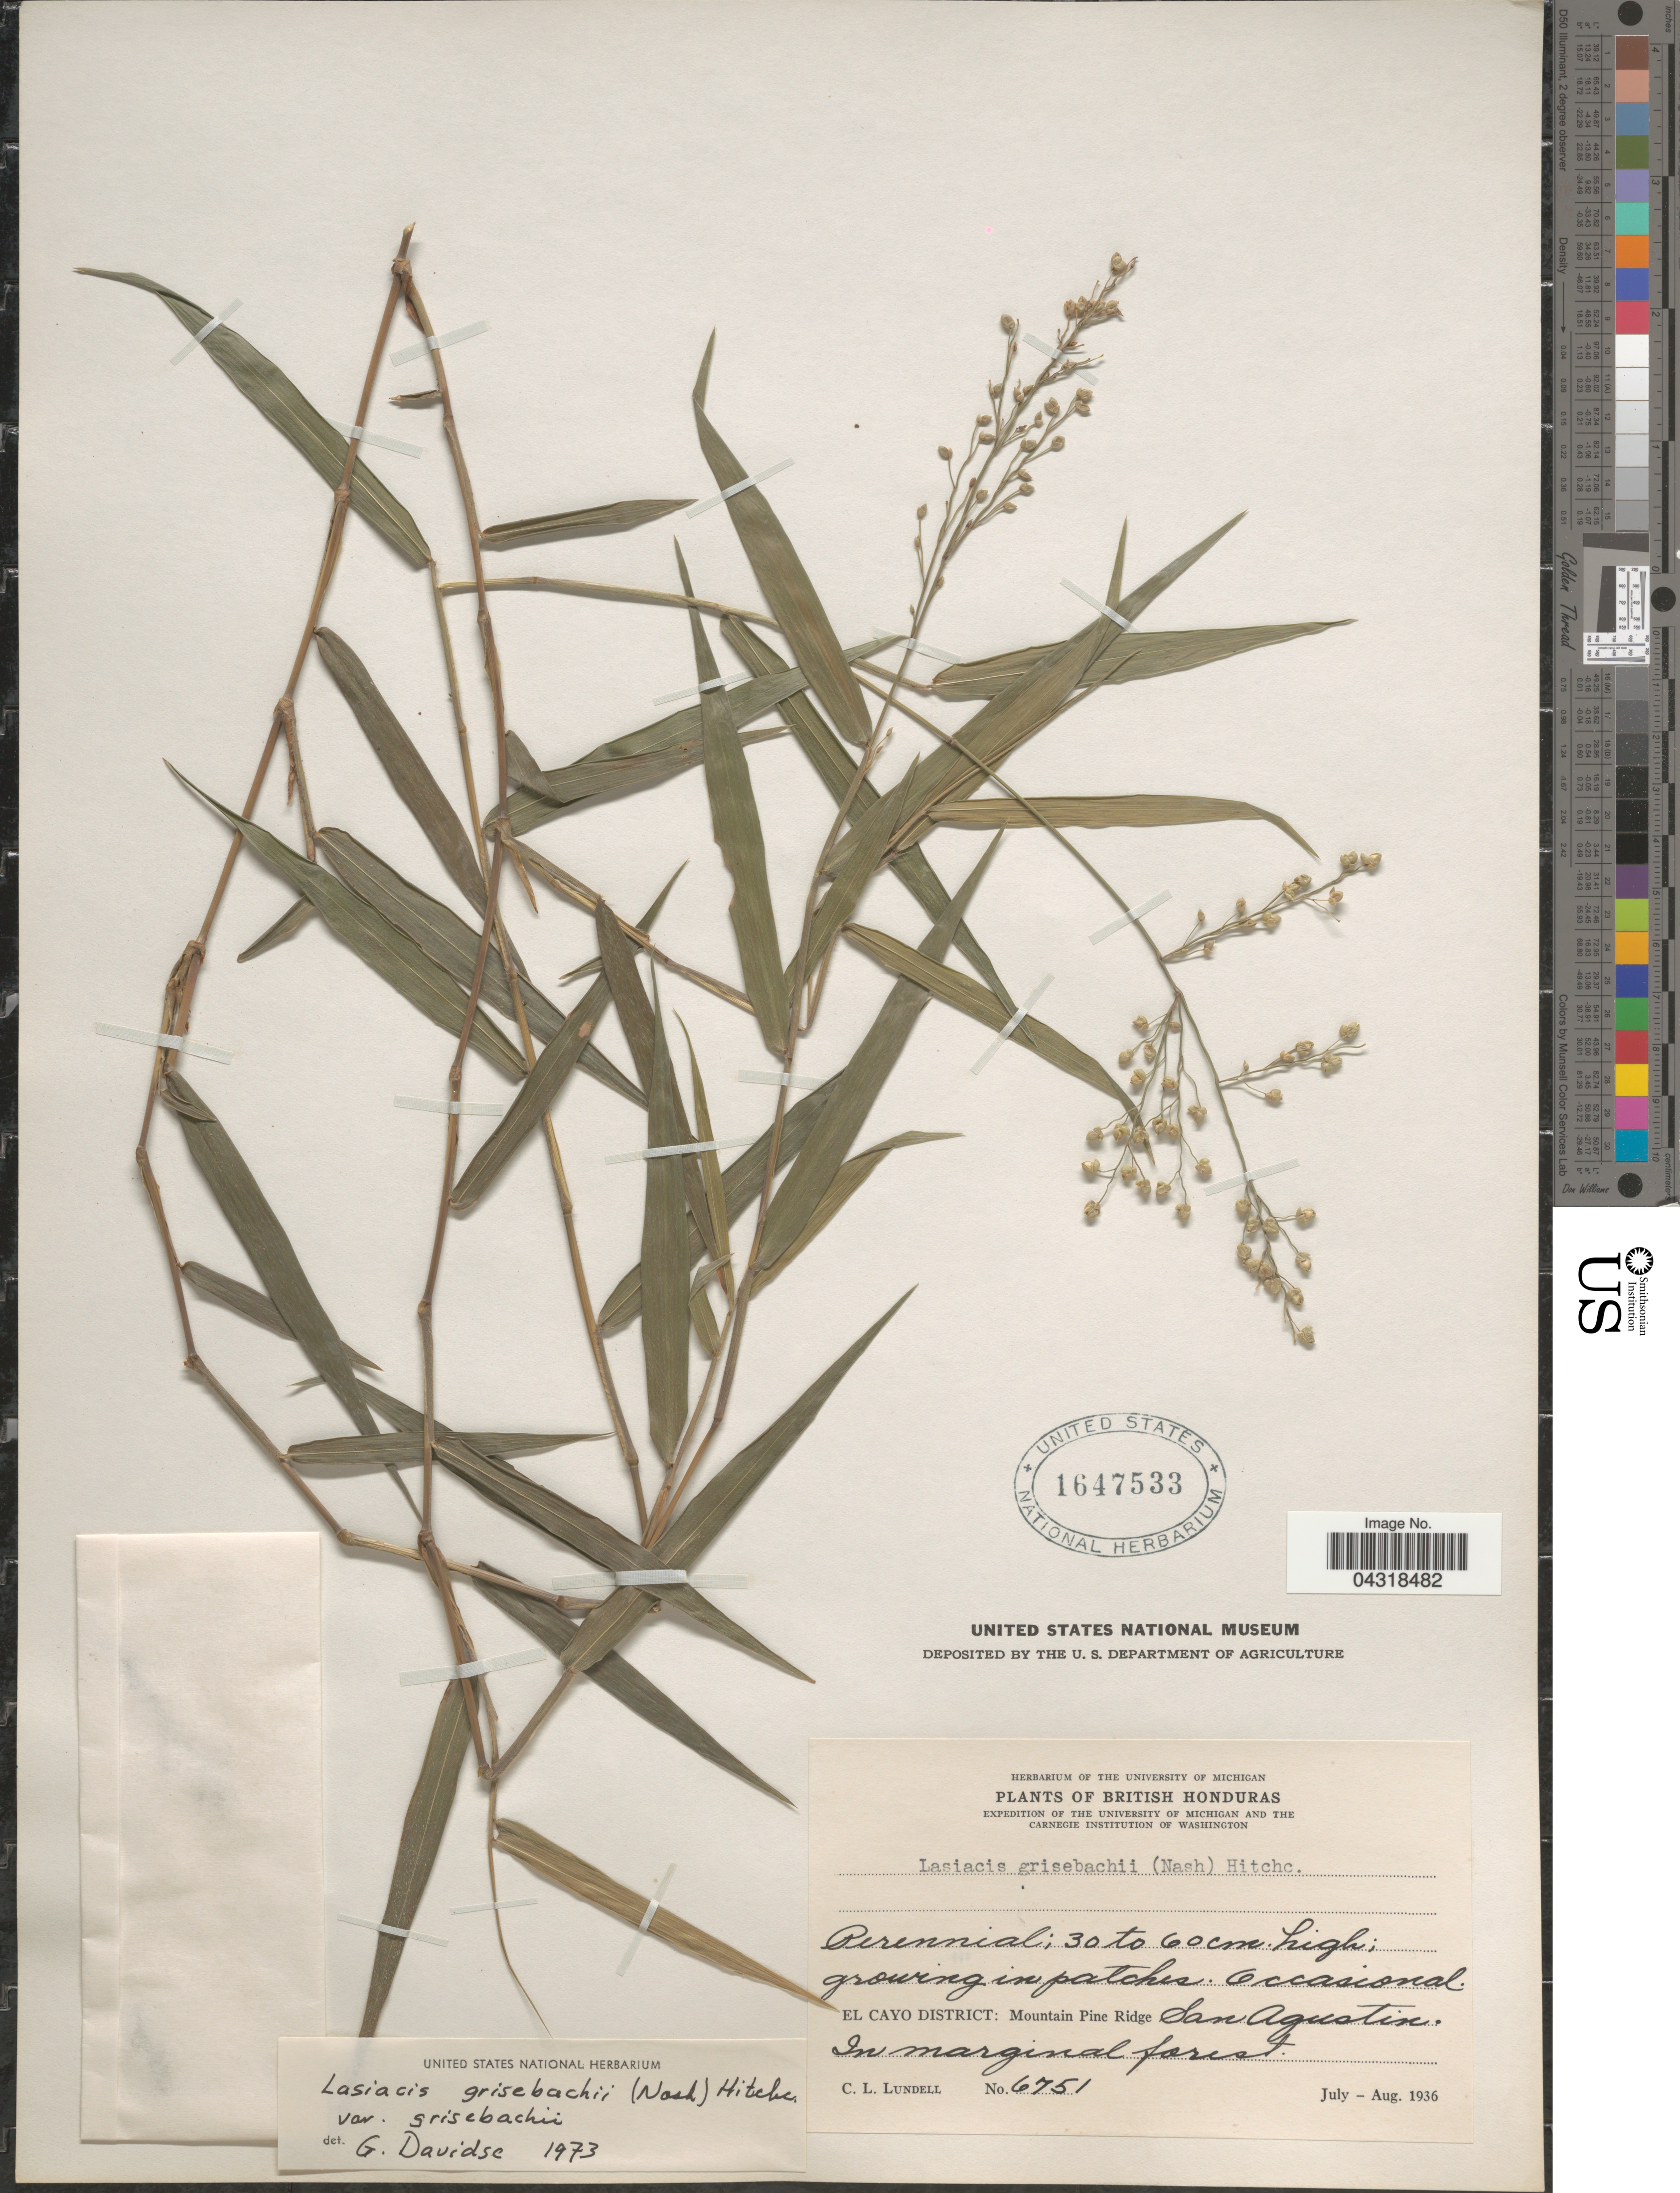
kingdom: Plantae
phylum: Tracheophyta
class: Liliopsida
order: Poales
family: Poaceae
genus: Lasiacis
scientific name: Lasiacis grisebachii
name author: (Nash) Hitchc.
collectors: C. L. Lundell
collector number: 6751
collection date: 1936-07/1936-08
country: Belize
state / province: Cayo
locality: British Honduras. Expedition of the University of Michigan and the Carnegie Institution of Washington. El Cayo District: Mountain Pine Ridge. San Agustin. In marginal forest.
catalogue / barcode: US 1647533